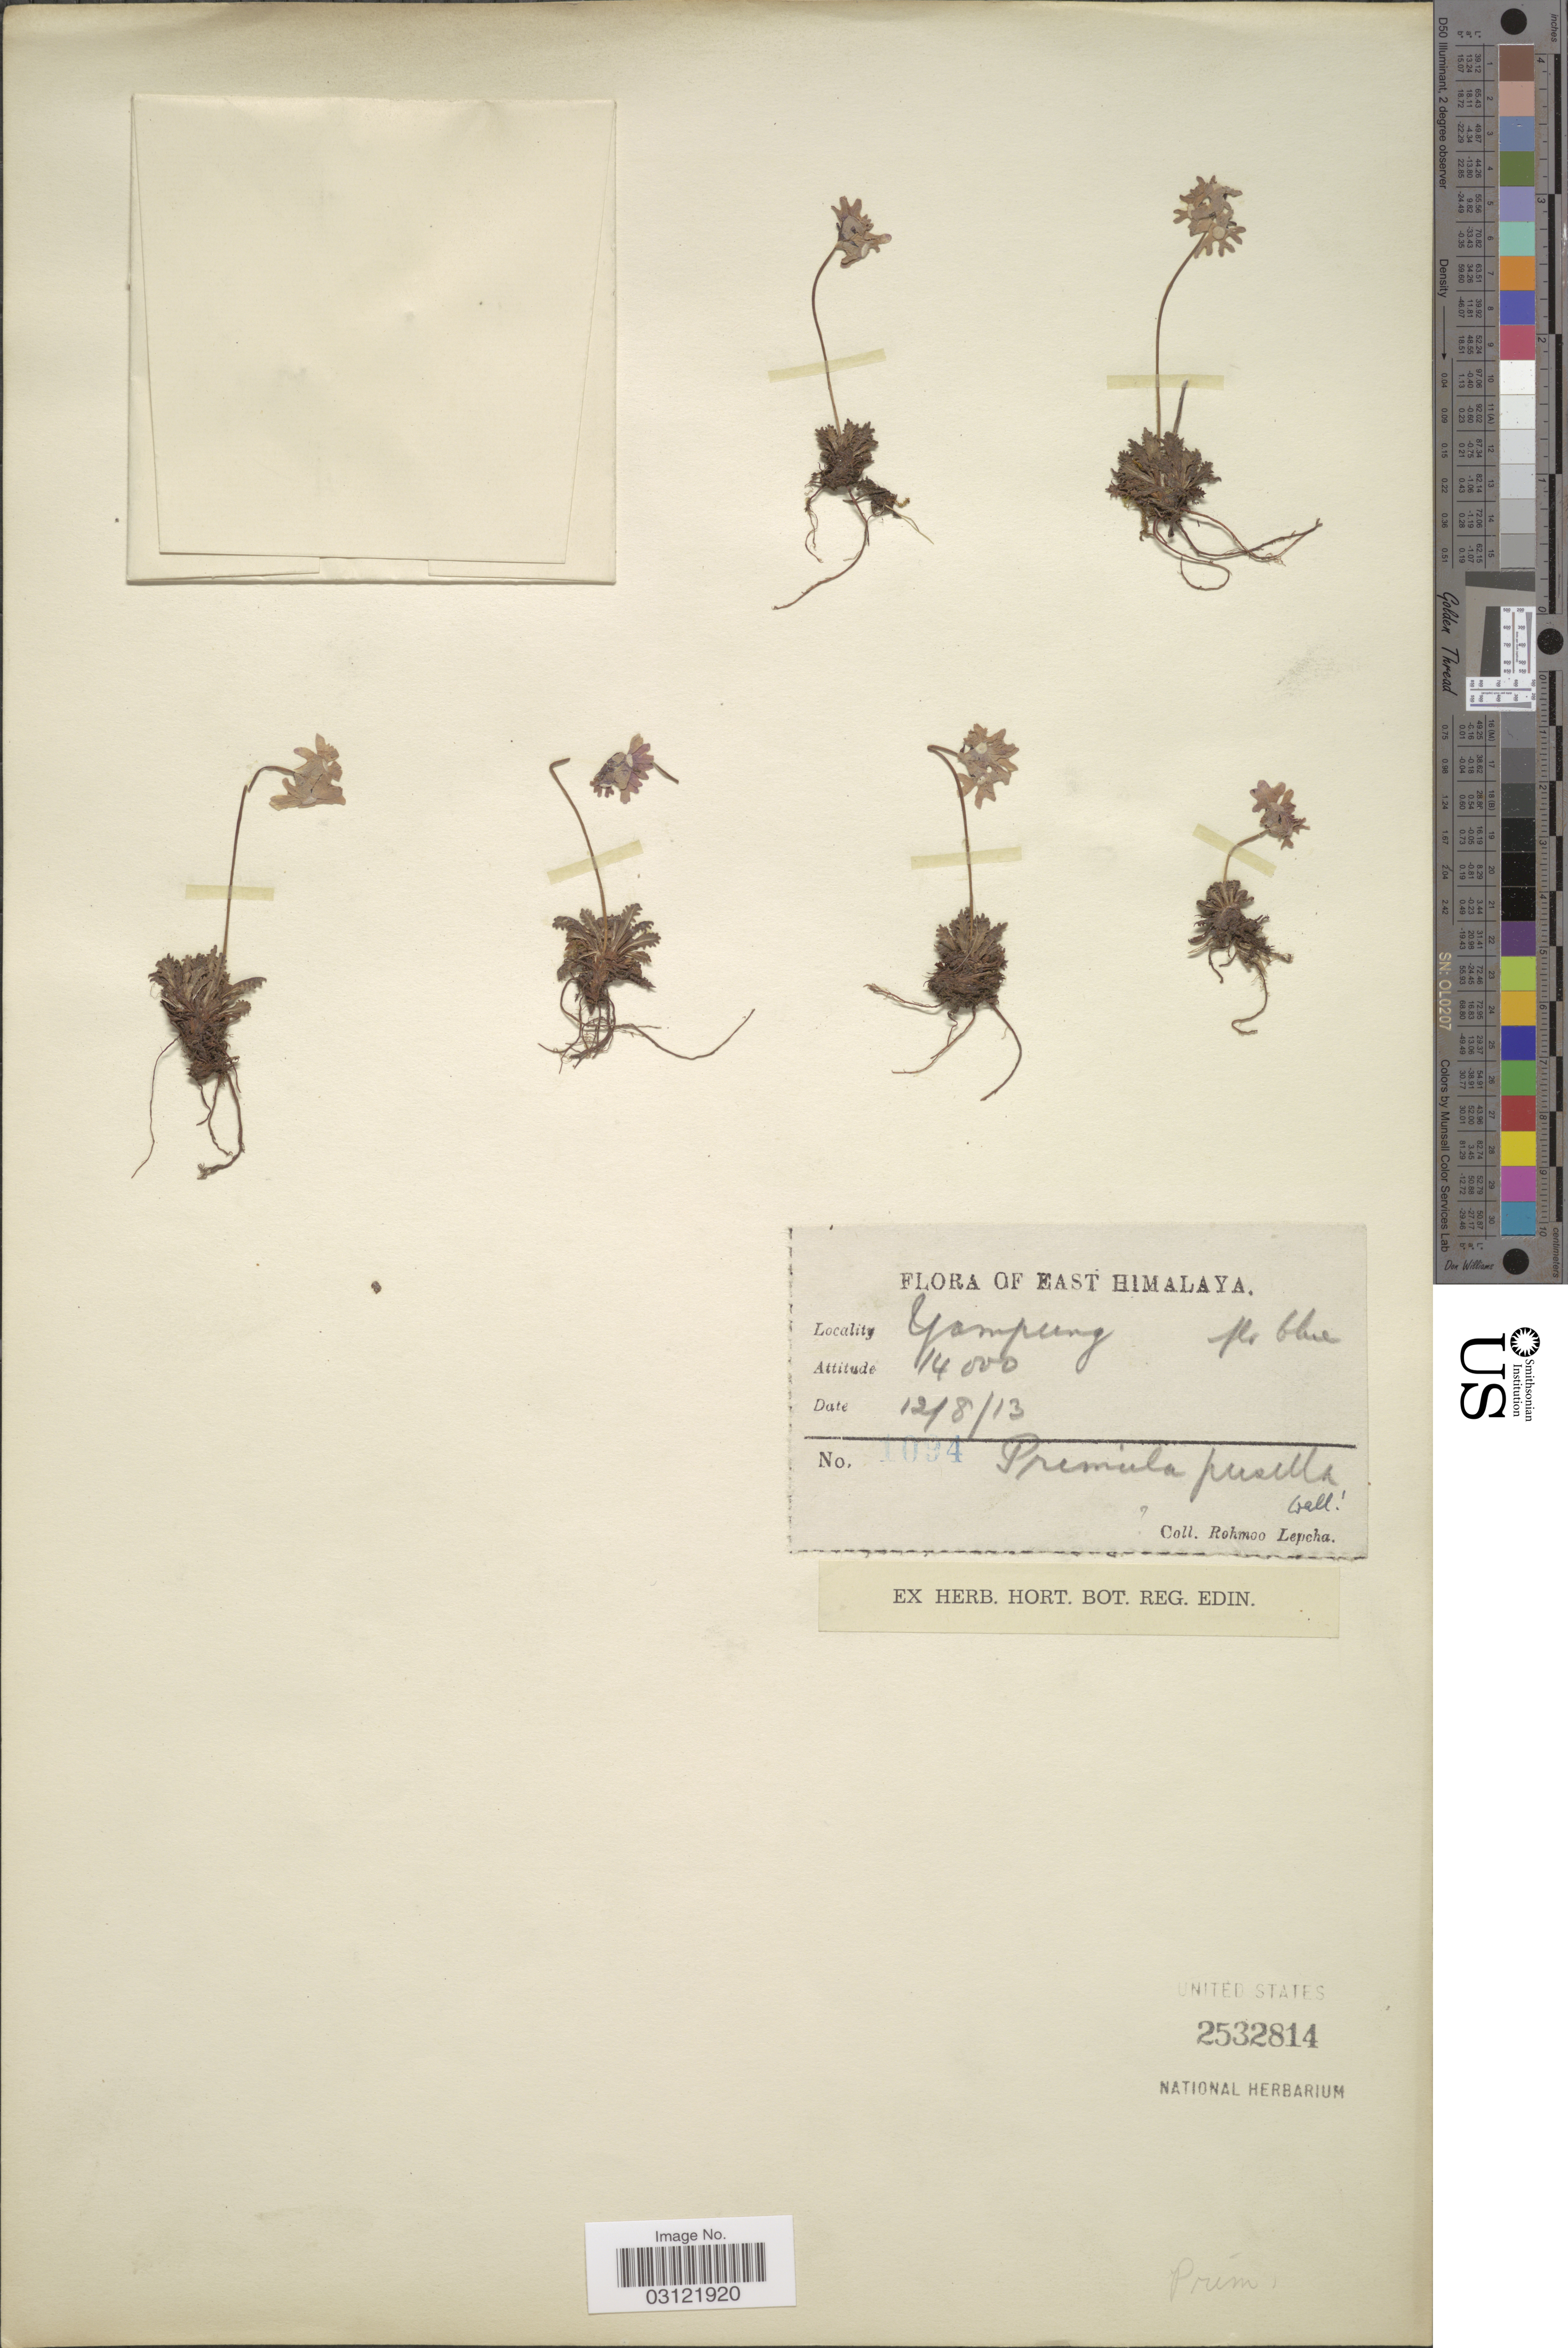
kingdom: Plantae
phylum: Tracheophyta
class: Magnoliopsida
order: Ericales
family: Primulaceae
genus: Primula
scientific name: Primula pusilla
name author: Goldie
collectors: R. Lepcha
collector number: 1094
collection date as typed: Transcribed d/m/y: 12/8/13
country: China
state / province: Xizang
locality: East Himalaya, Yampung.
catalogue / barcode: US 2532814